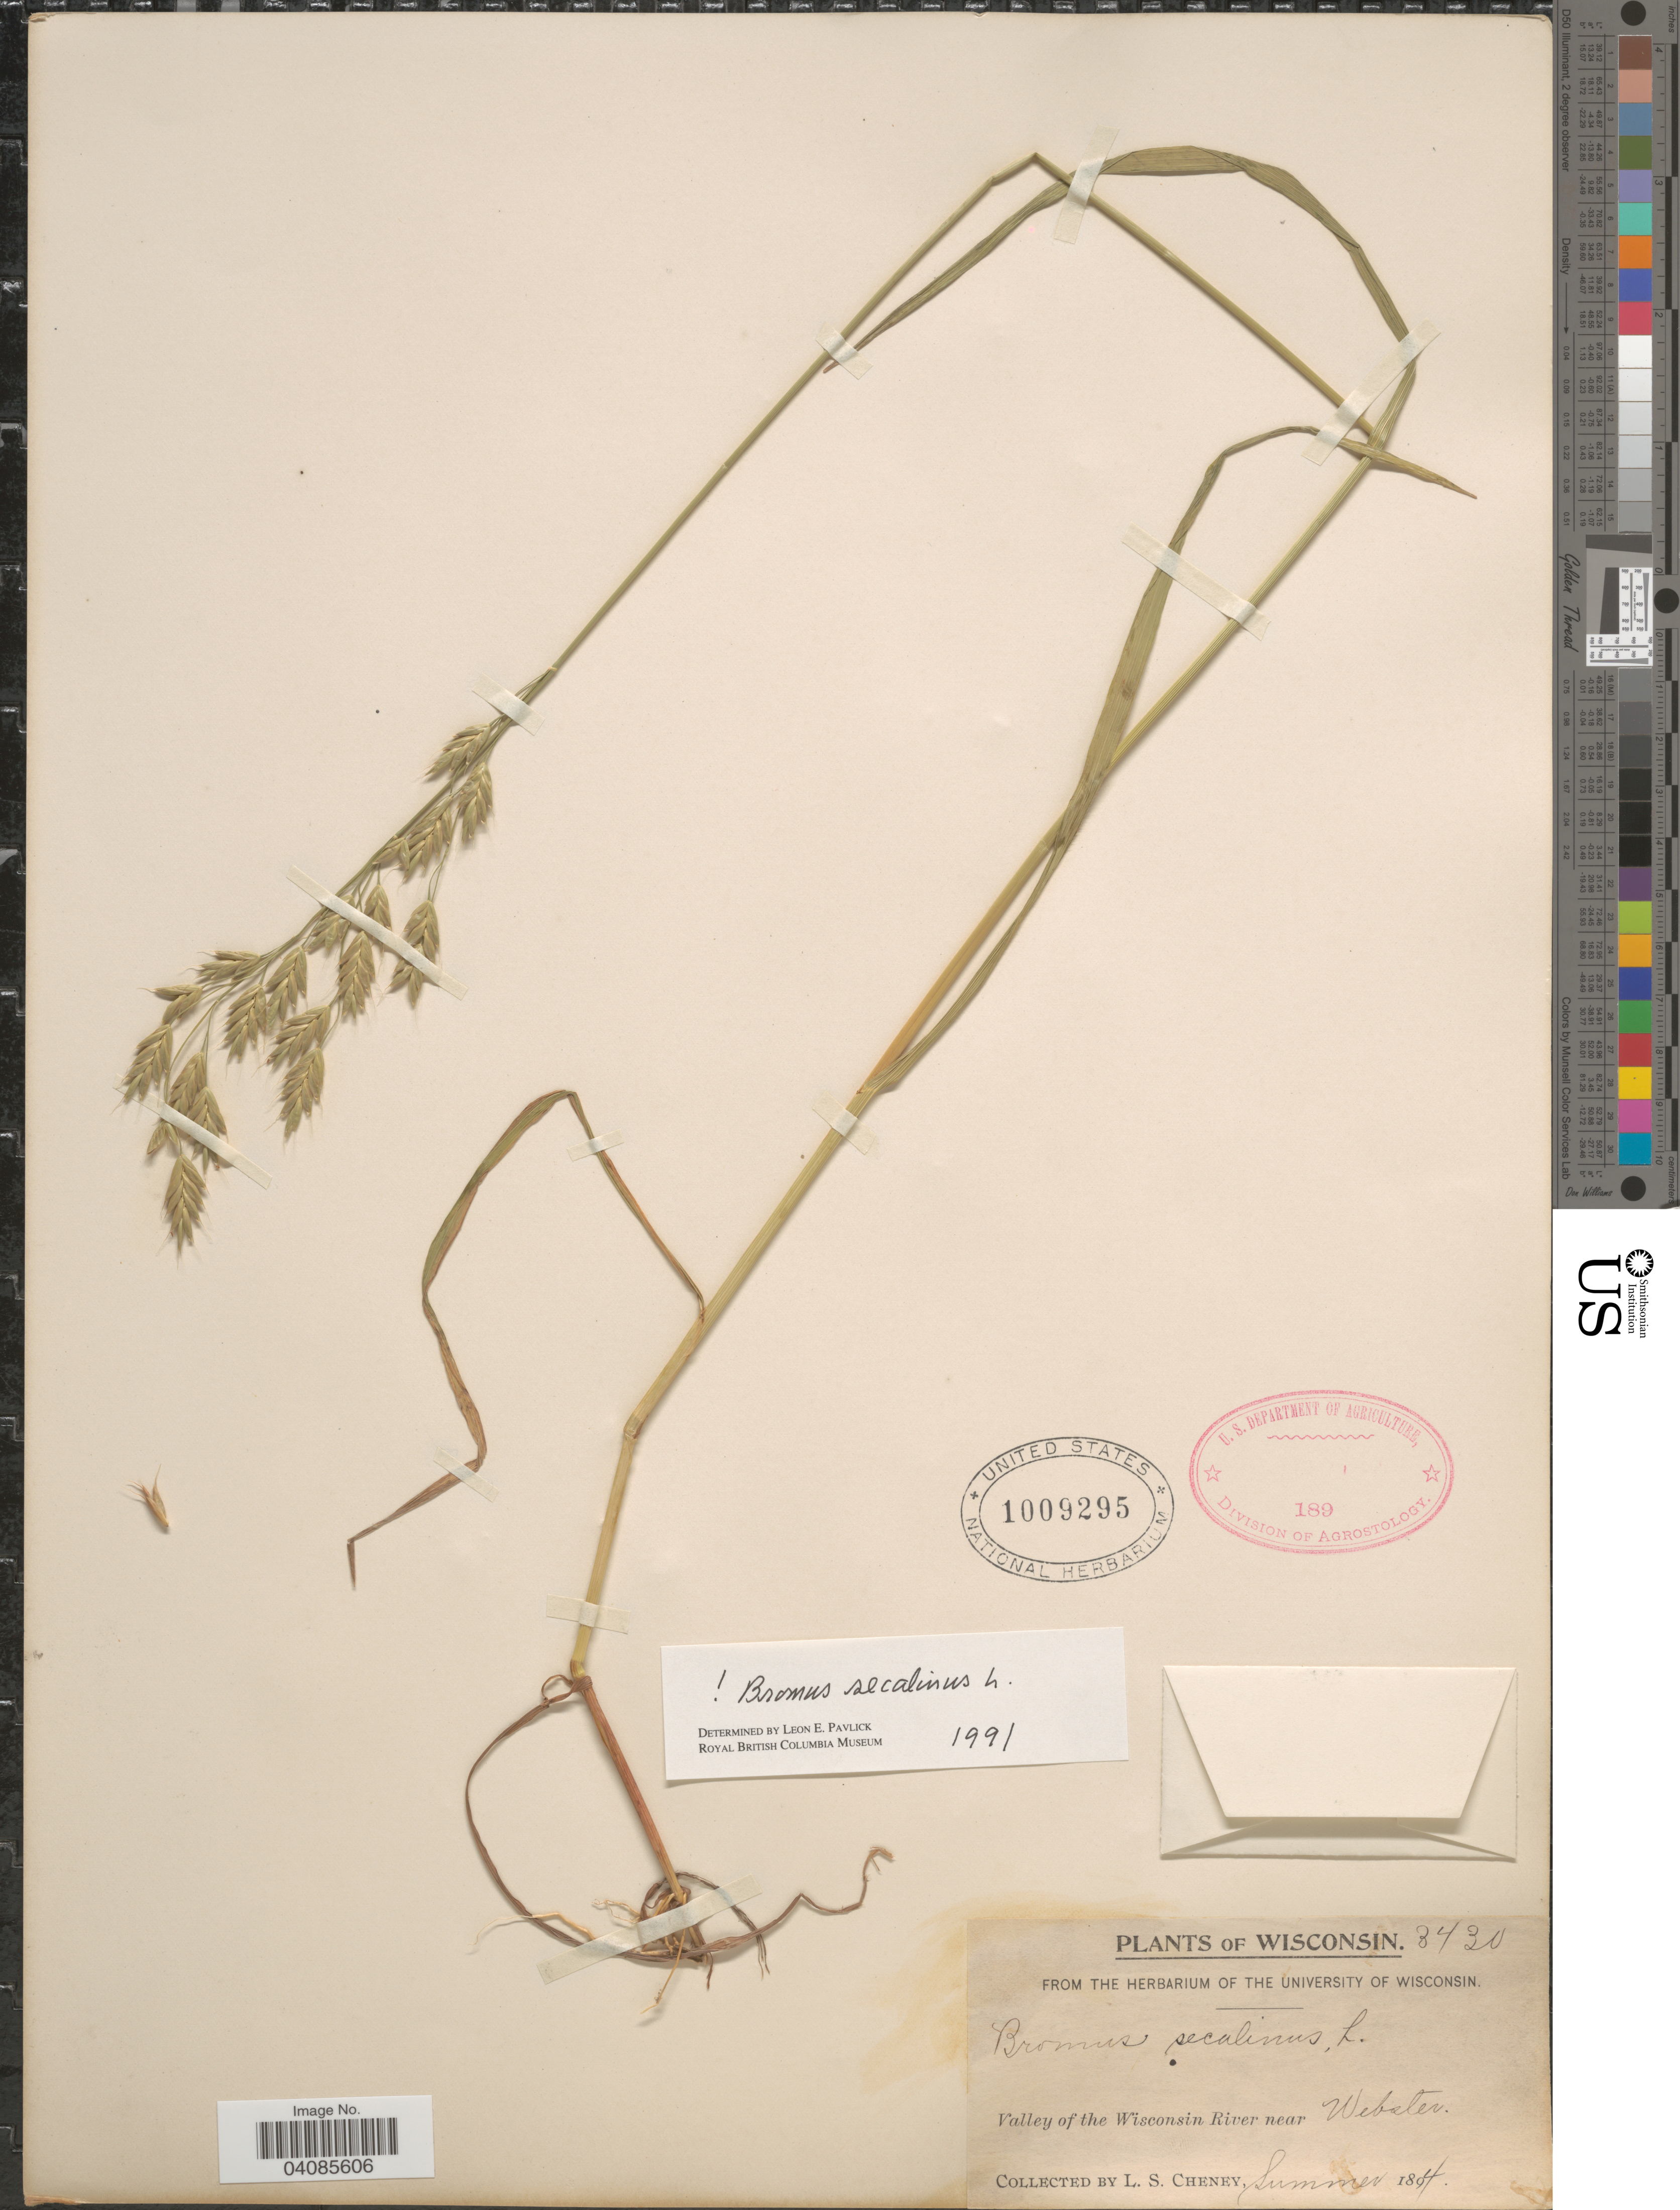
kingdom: Plantae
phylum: Tracheophyta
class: Liliopsida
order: Poales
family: Poaceae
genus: Bromus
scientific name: Bromus sitchensis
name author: Trin. in Bong.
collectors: L. Cheney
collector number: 3430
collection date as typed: Summer 1894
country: United States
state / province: Wisconsin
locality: Valley of the Wisconsin River near Webster.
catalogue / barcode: US 1009295